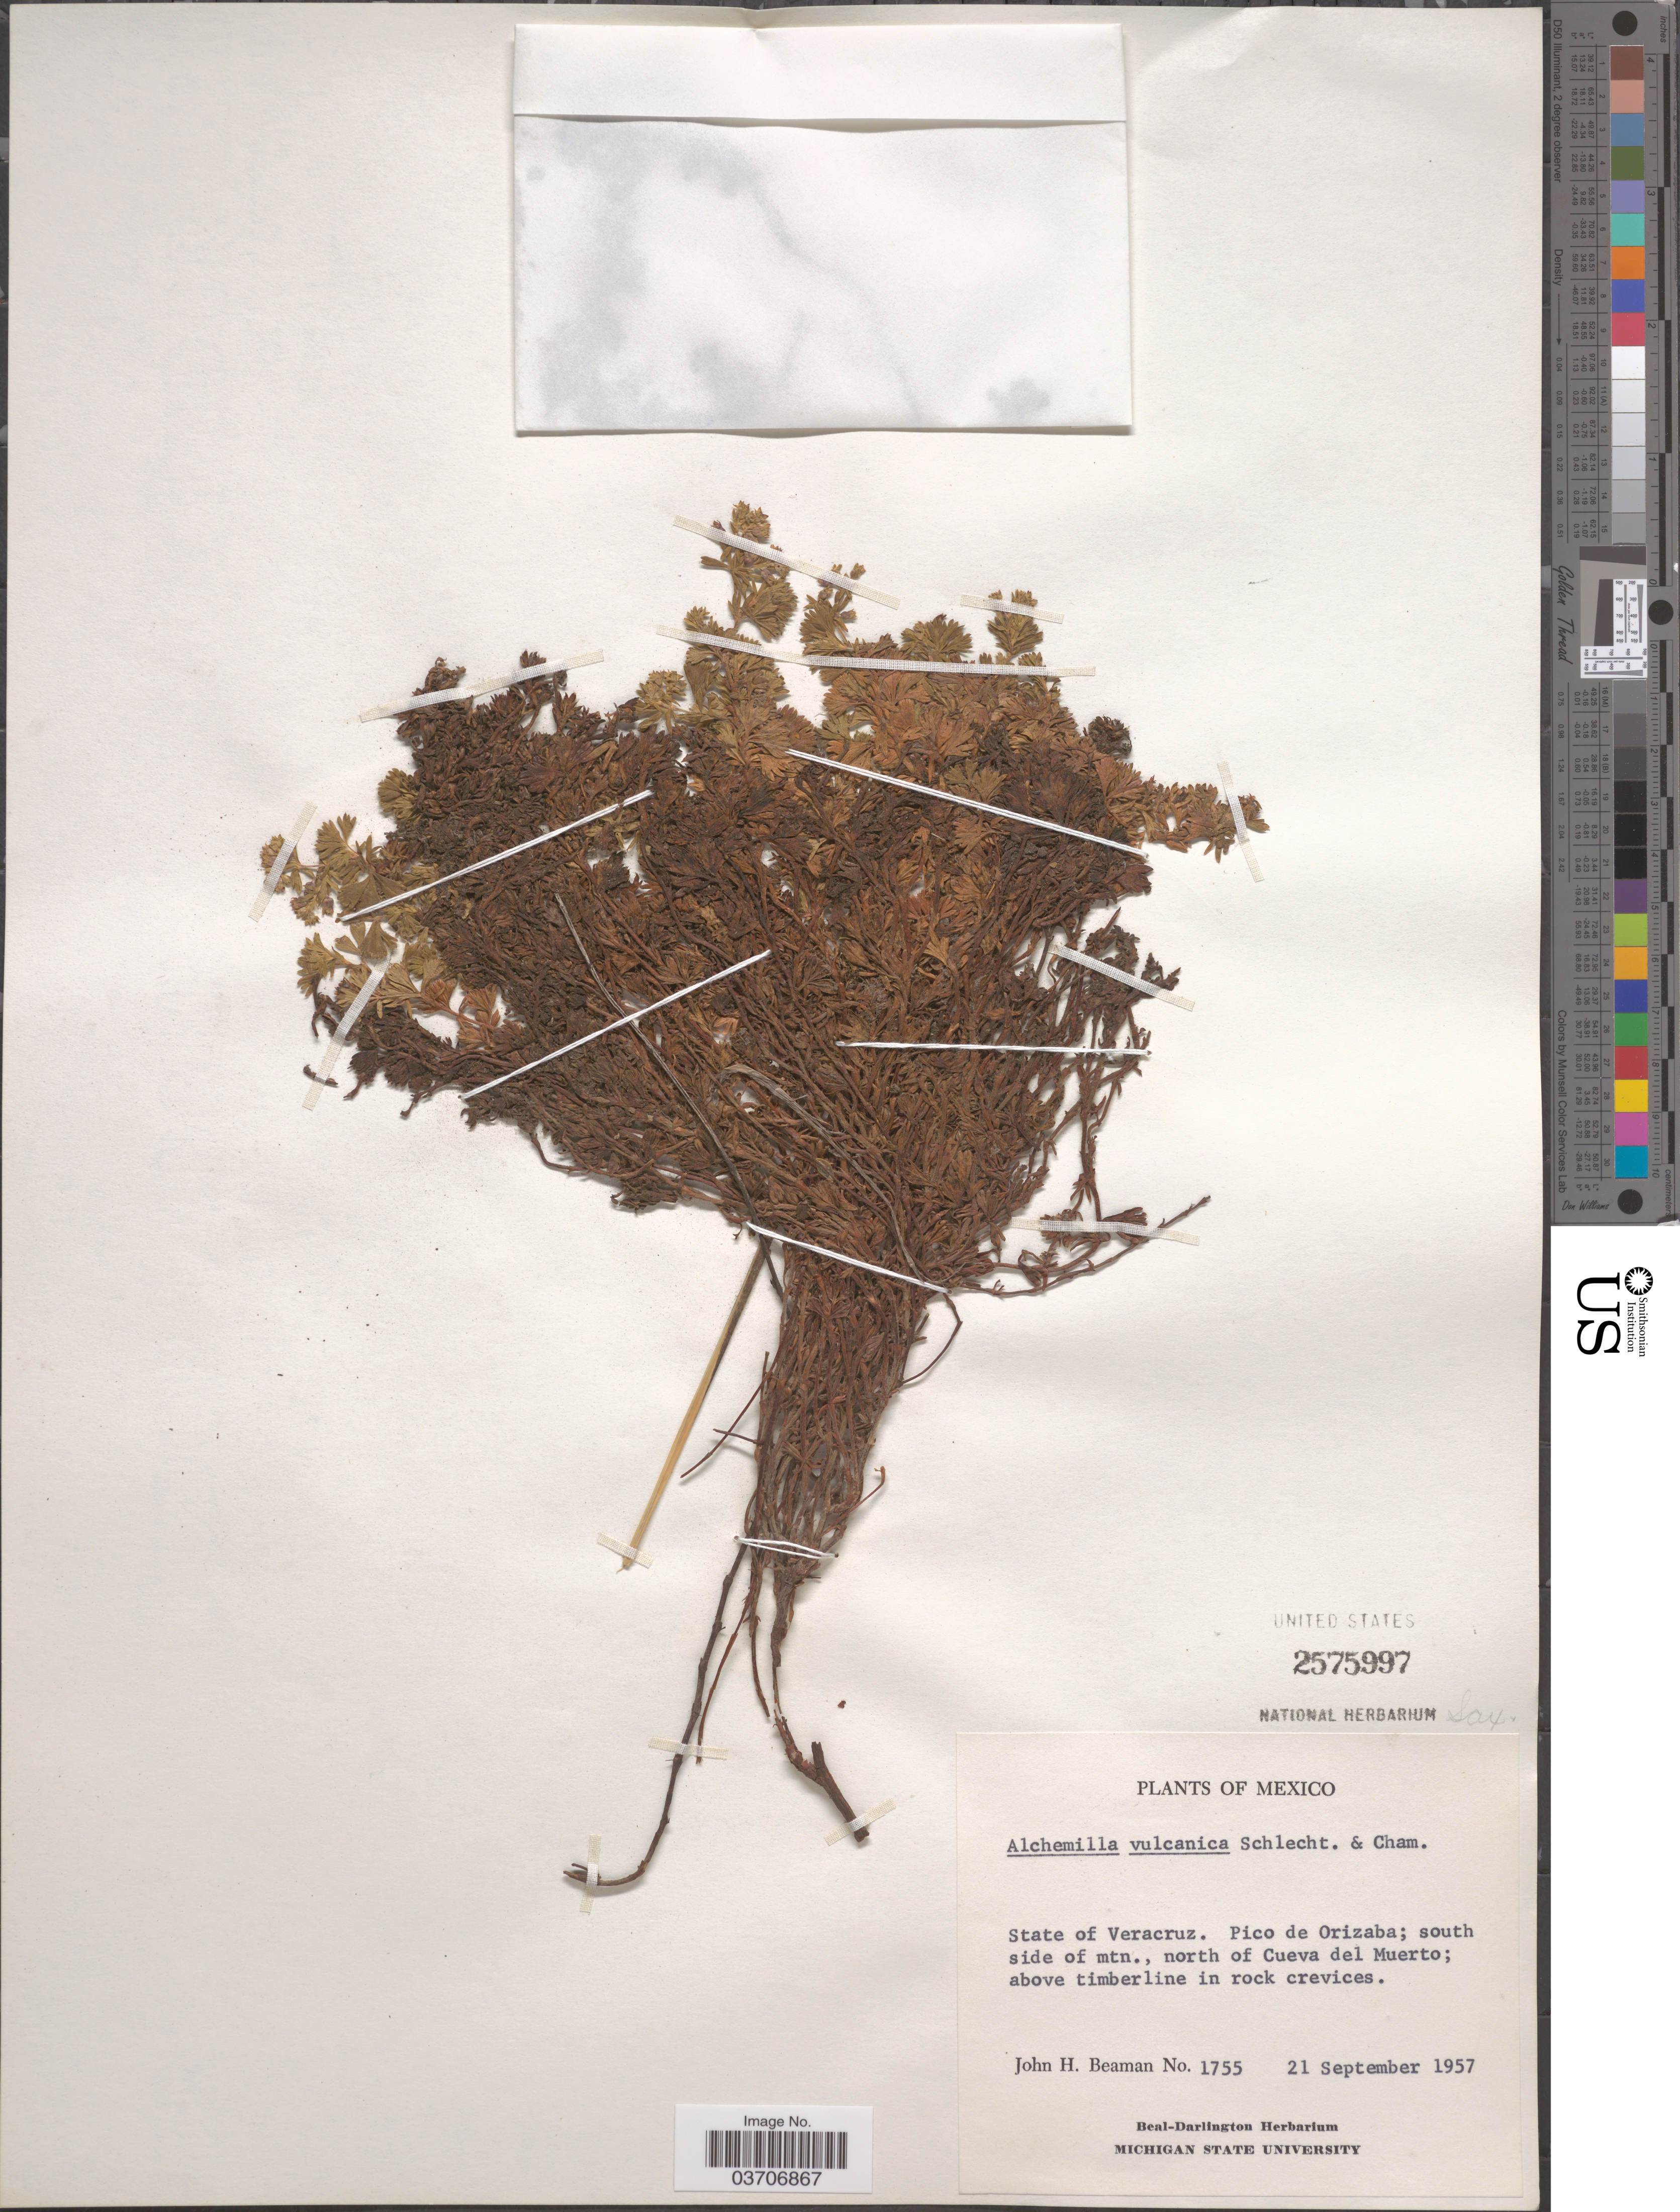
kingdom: Plantae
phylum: Tracheophyta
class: Magnoliopsida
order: Rosales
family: Rosaceae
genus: Lachemilla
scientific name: Lachemilla vulcanica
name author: (Cham. & Schltdl.) Rydb.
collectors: J. H. Beaman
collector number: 1755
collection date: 1957-09-21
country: Mexico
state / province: Veracruz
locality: State of Veracruz. Pico de Orizaba; south side of mtn., north of Cueva del Muerto.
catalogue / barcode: US 2575997